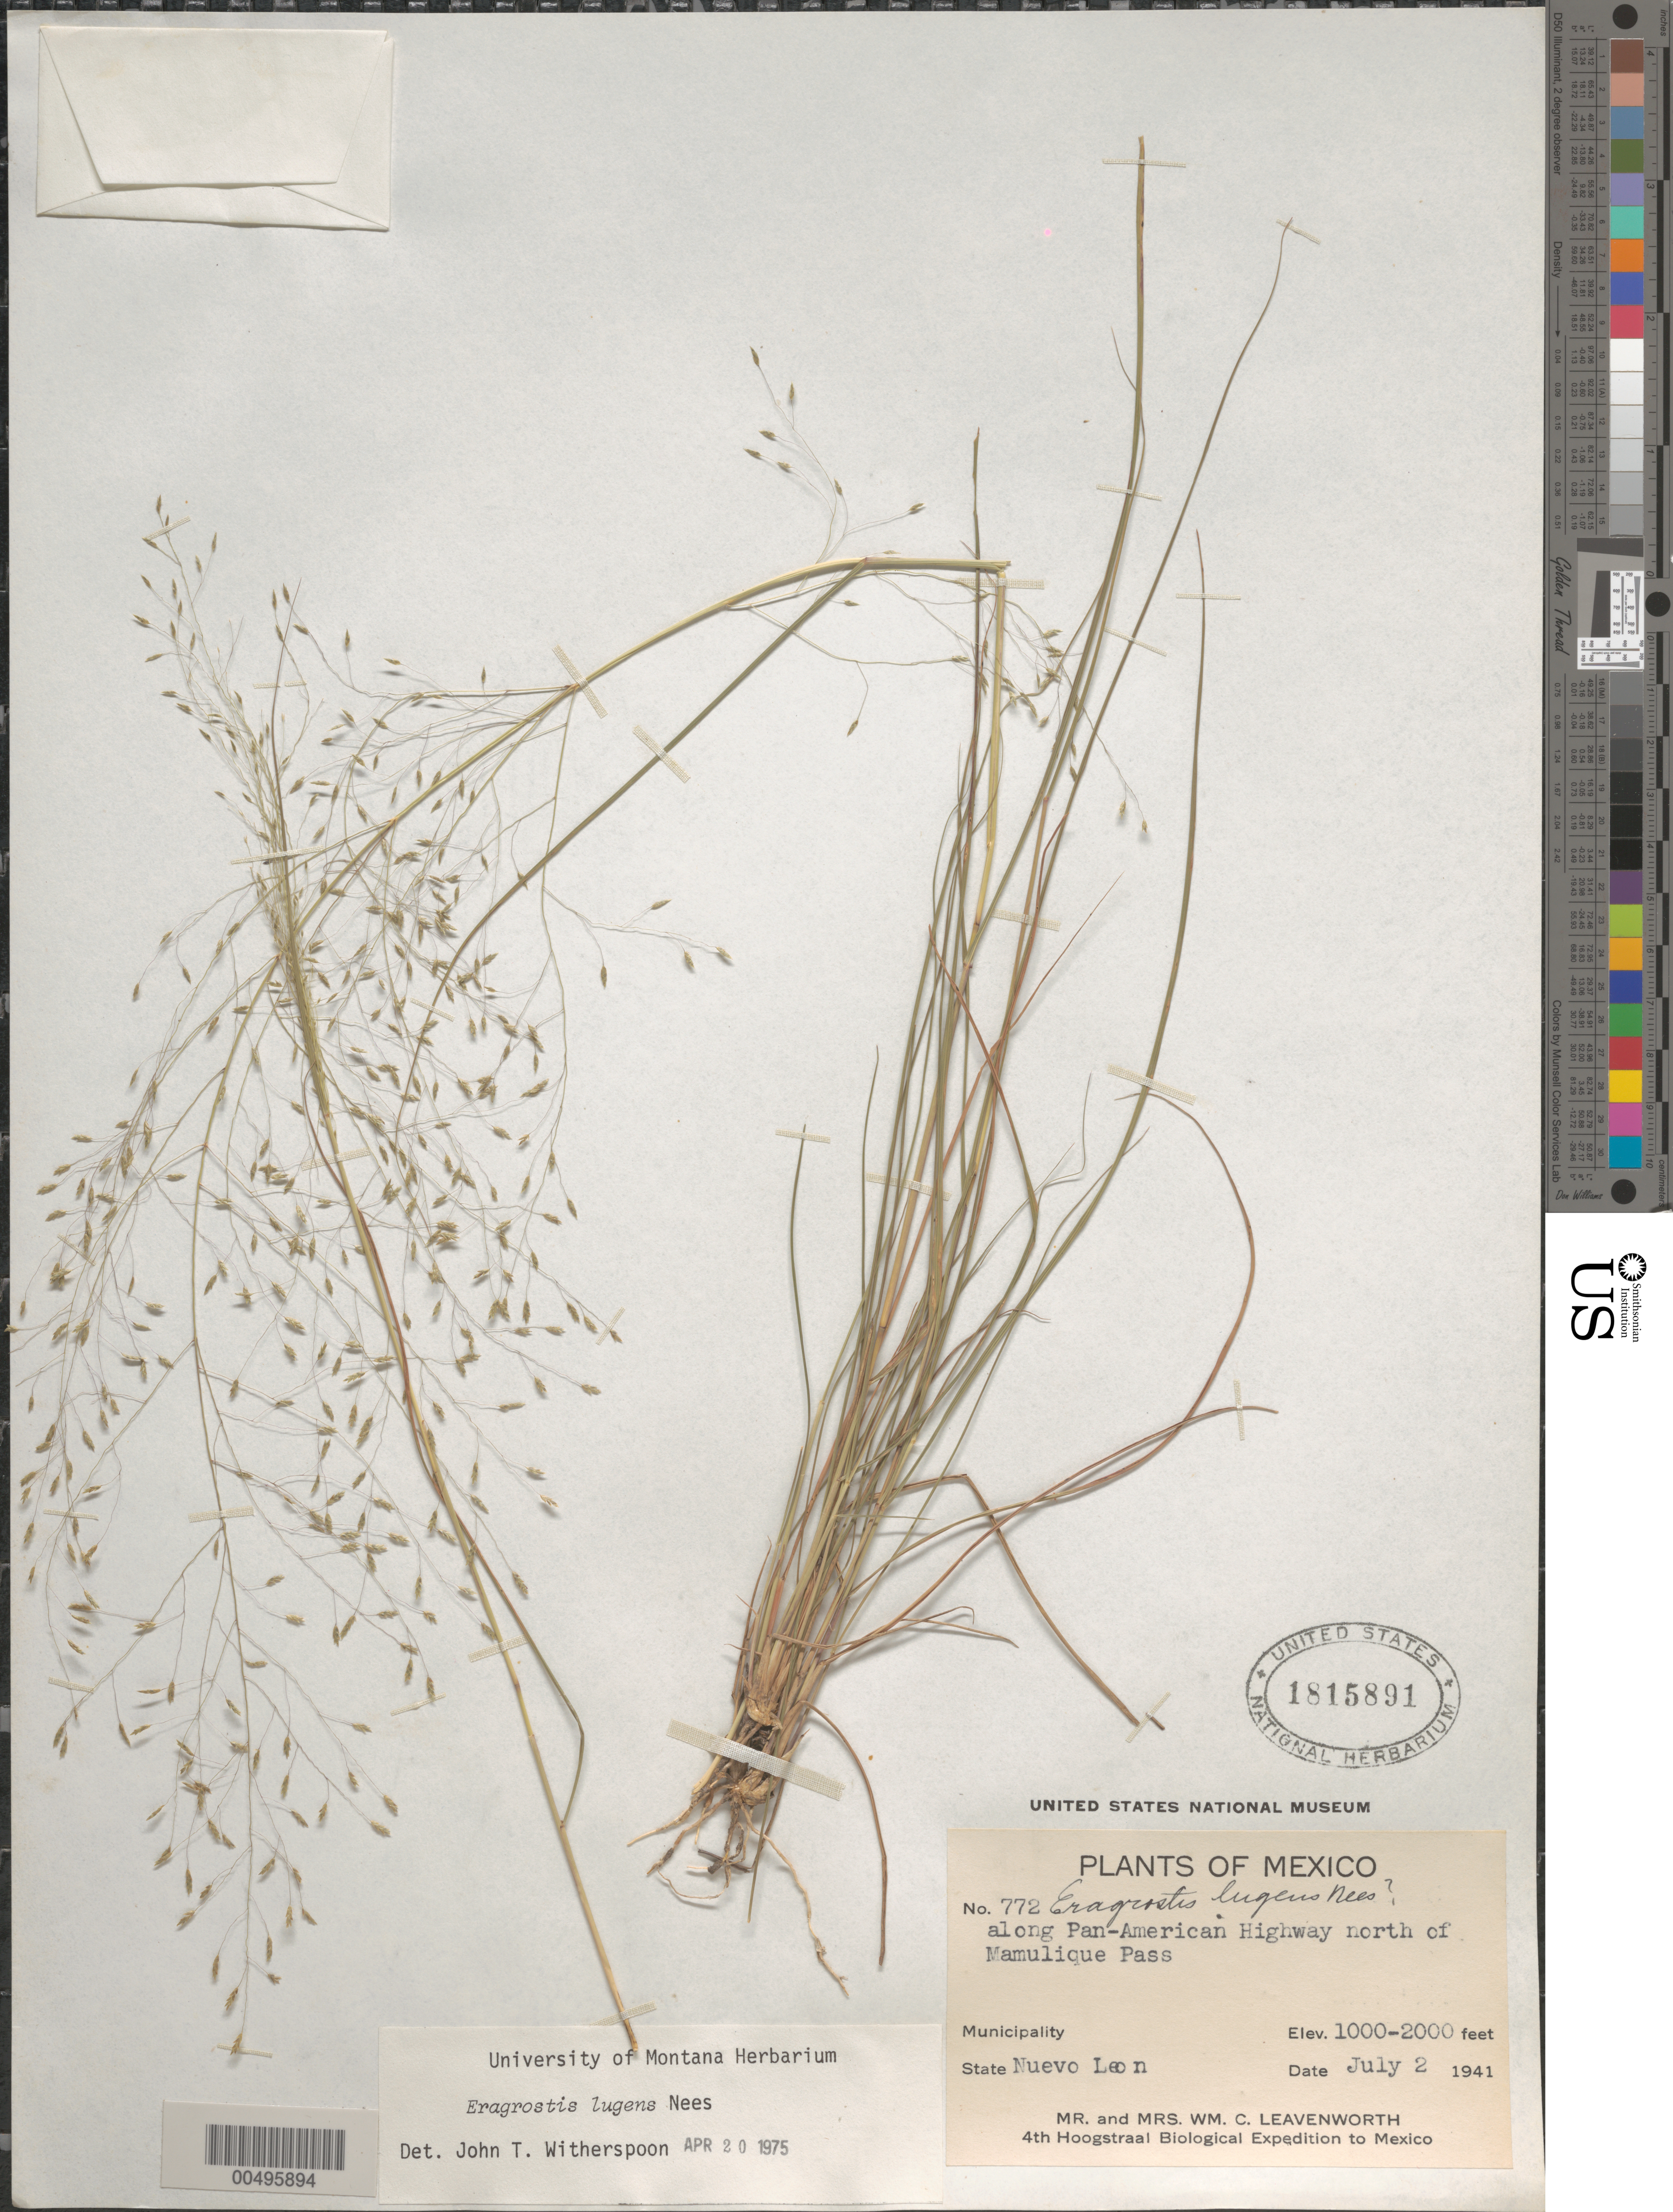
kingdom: Plantae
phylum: Tracheophyta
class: Liliopsida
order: Poales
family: Poaceae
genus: Eragrostis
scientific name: Eragrostis lugens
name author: Nees in Mart.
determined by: Witherspoon, John T.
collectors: W. C. Leavenworth & Mrs. W. C. Leavenworth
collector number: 772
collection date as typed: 2 Jul 1941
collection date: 1941-07-02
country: Mexico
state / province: Nuevo León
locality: Along Pan-American Hwy N of Mamulique Pass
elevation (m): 305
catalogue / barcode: US 1815891